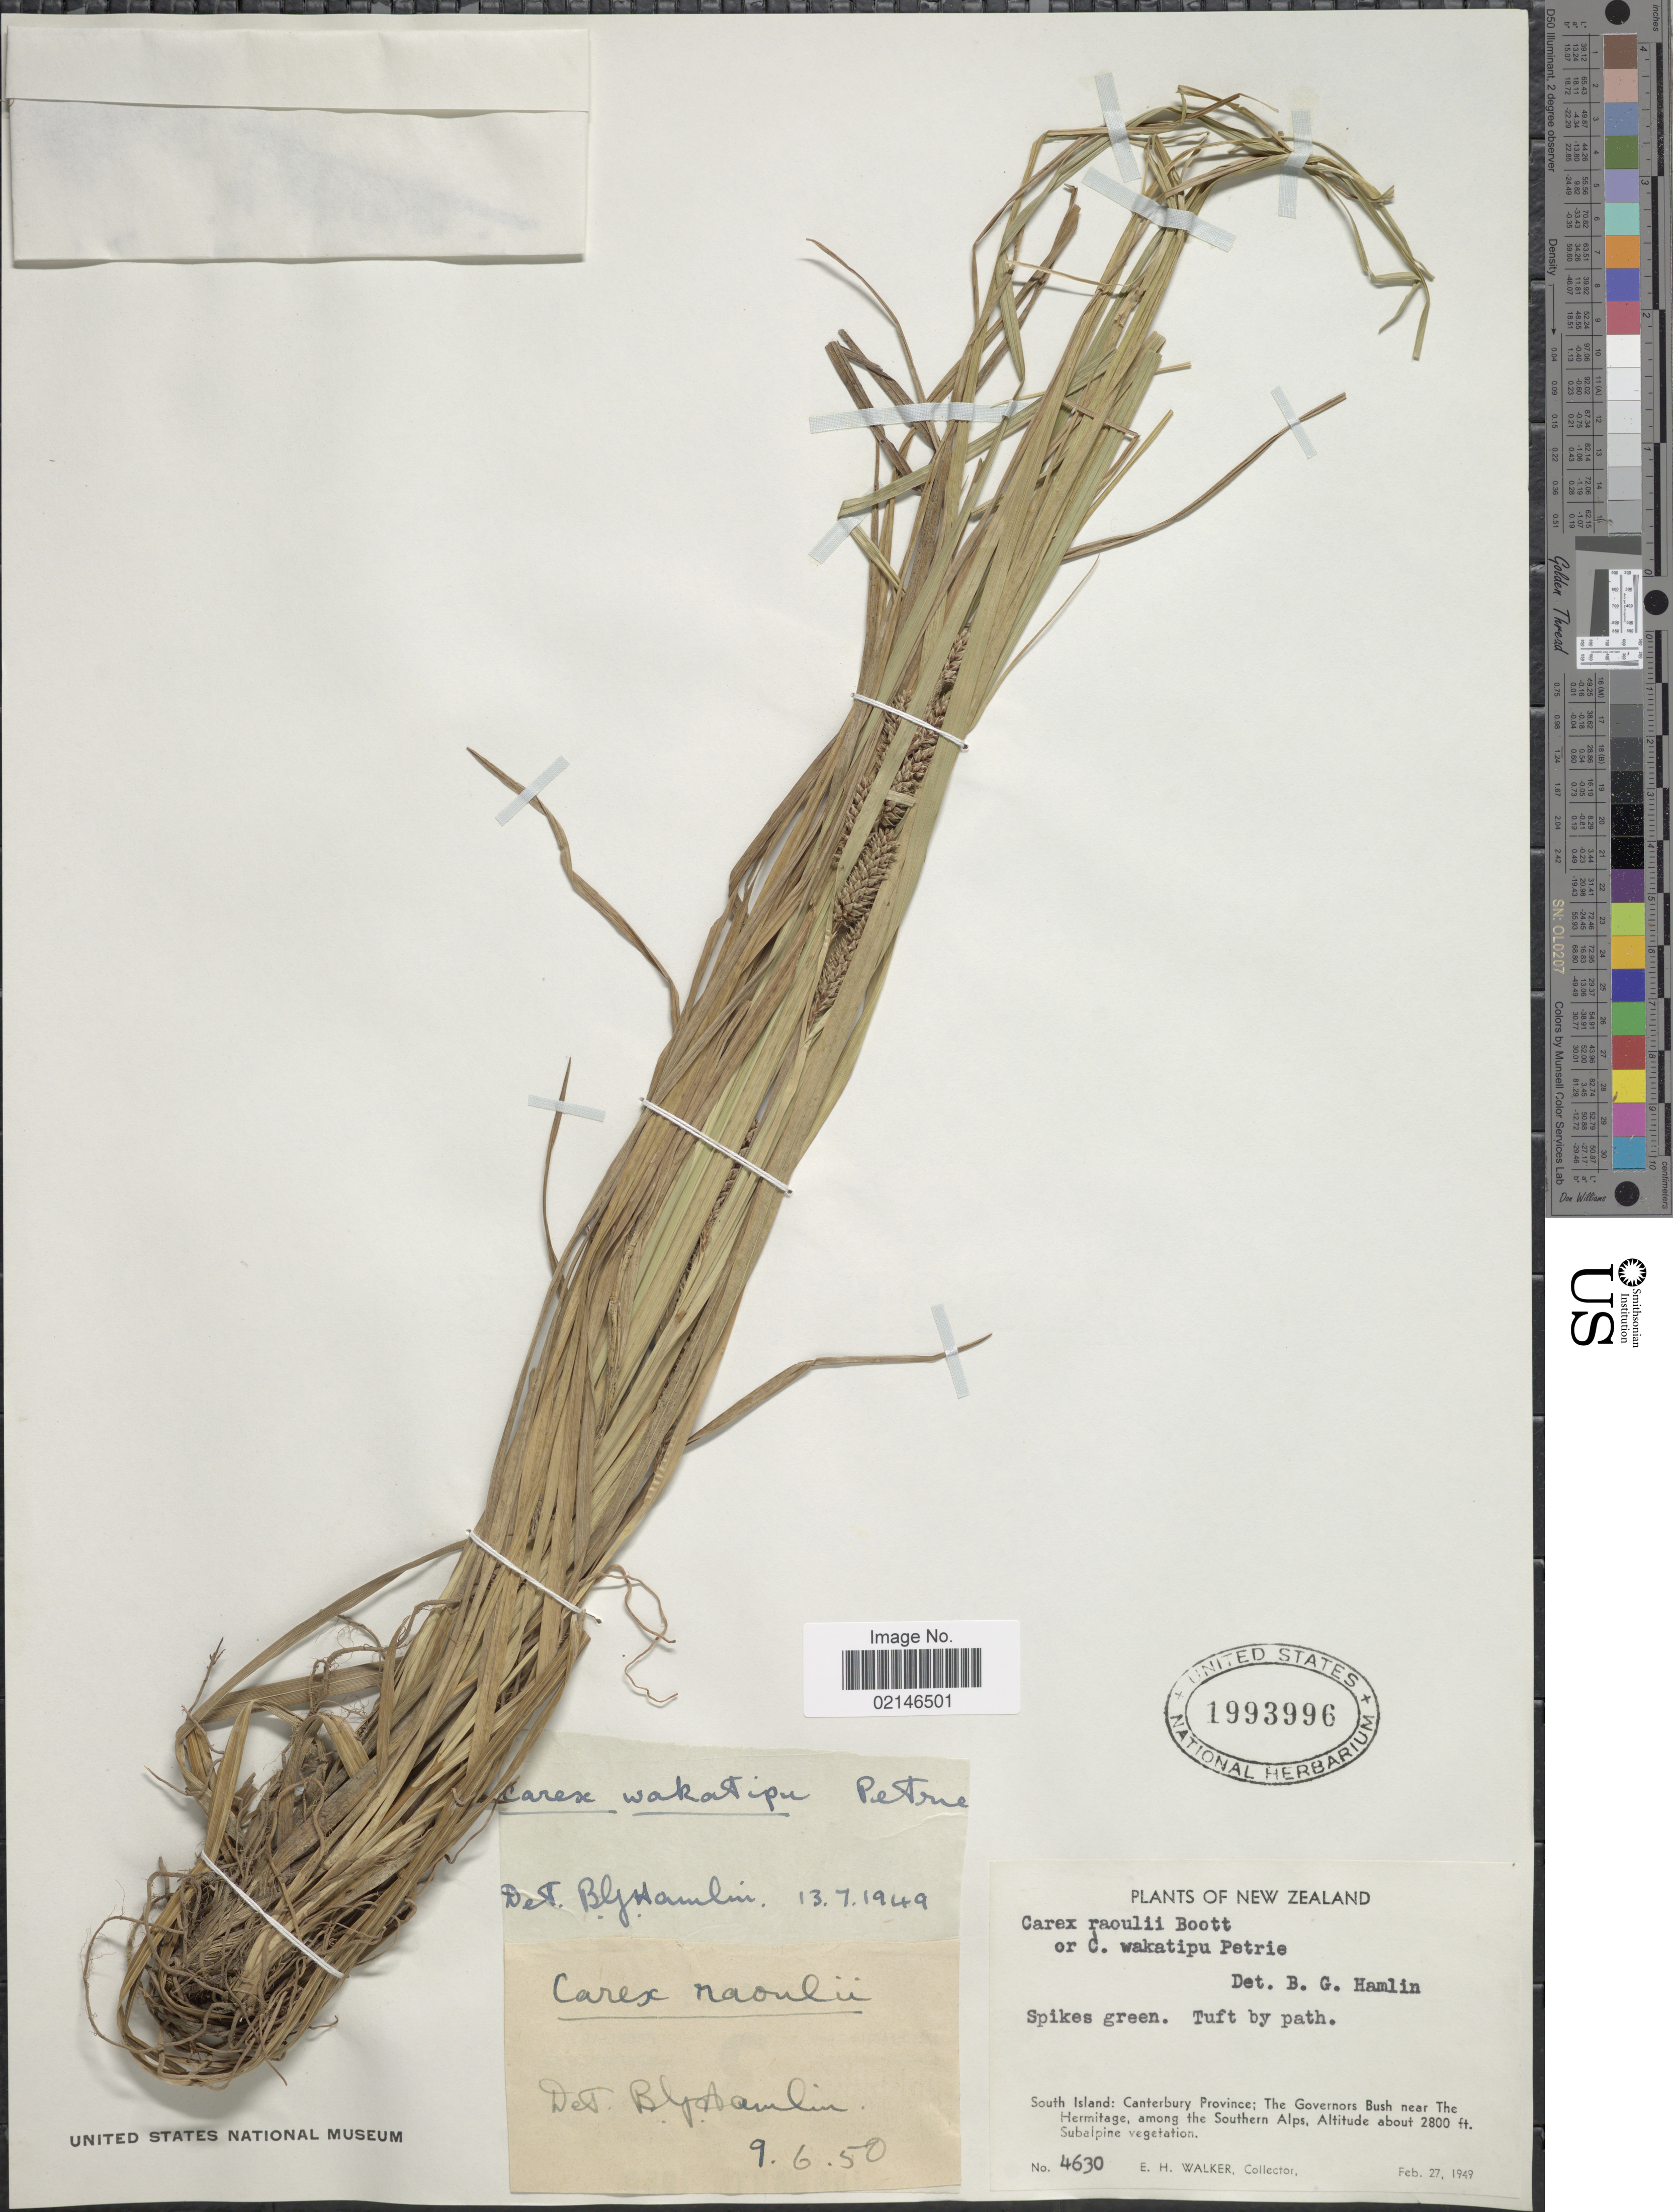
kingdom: Plantae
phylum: Tracheophyta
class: Liliopsida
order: Poales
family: Cyperaceae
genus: Carex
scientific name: Carex raoulii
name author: Boott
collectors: E. H. Walker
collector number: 4630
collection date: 1949-02-27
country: New Zealand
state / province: Canterbury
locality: South Island; The Governors Bush near The Hermitage, among the Southern Alps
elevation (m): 853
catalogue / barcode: US 1993996